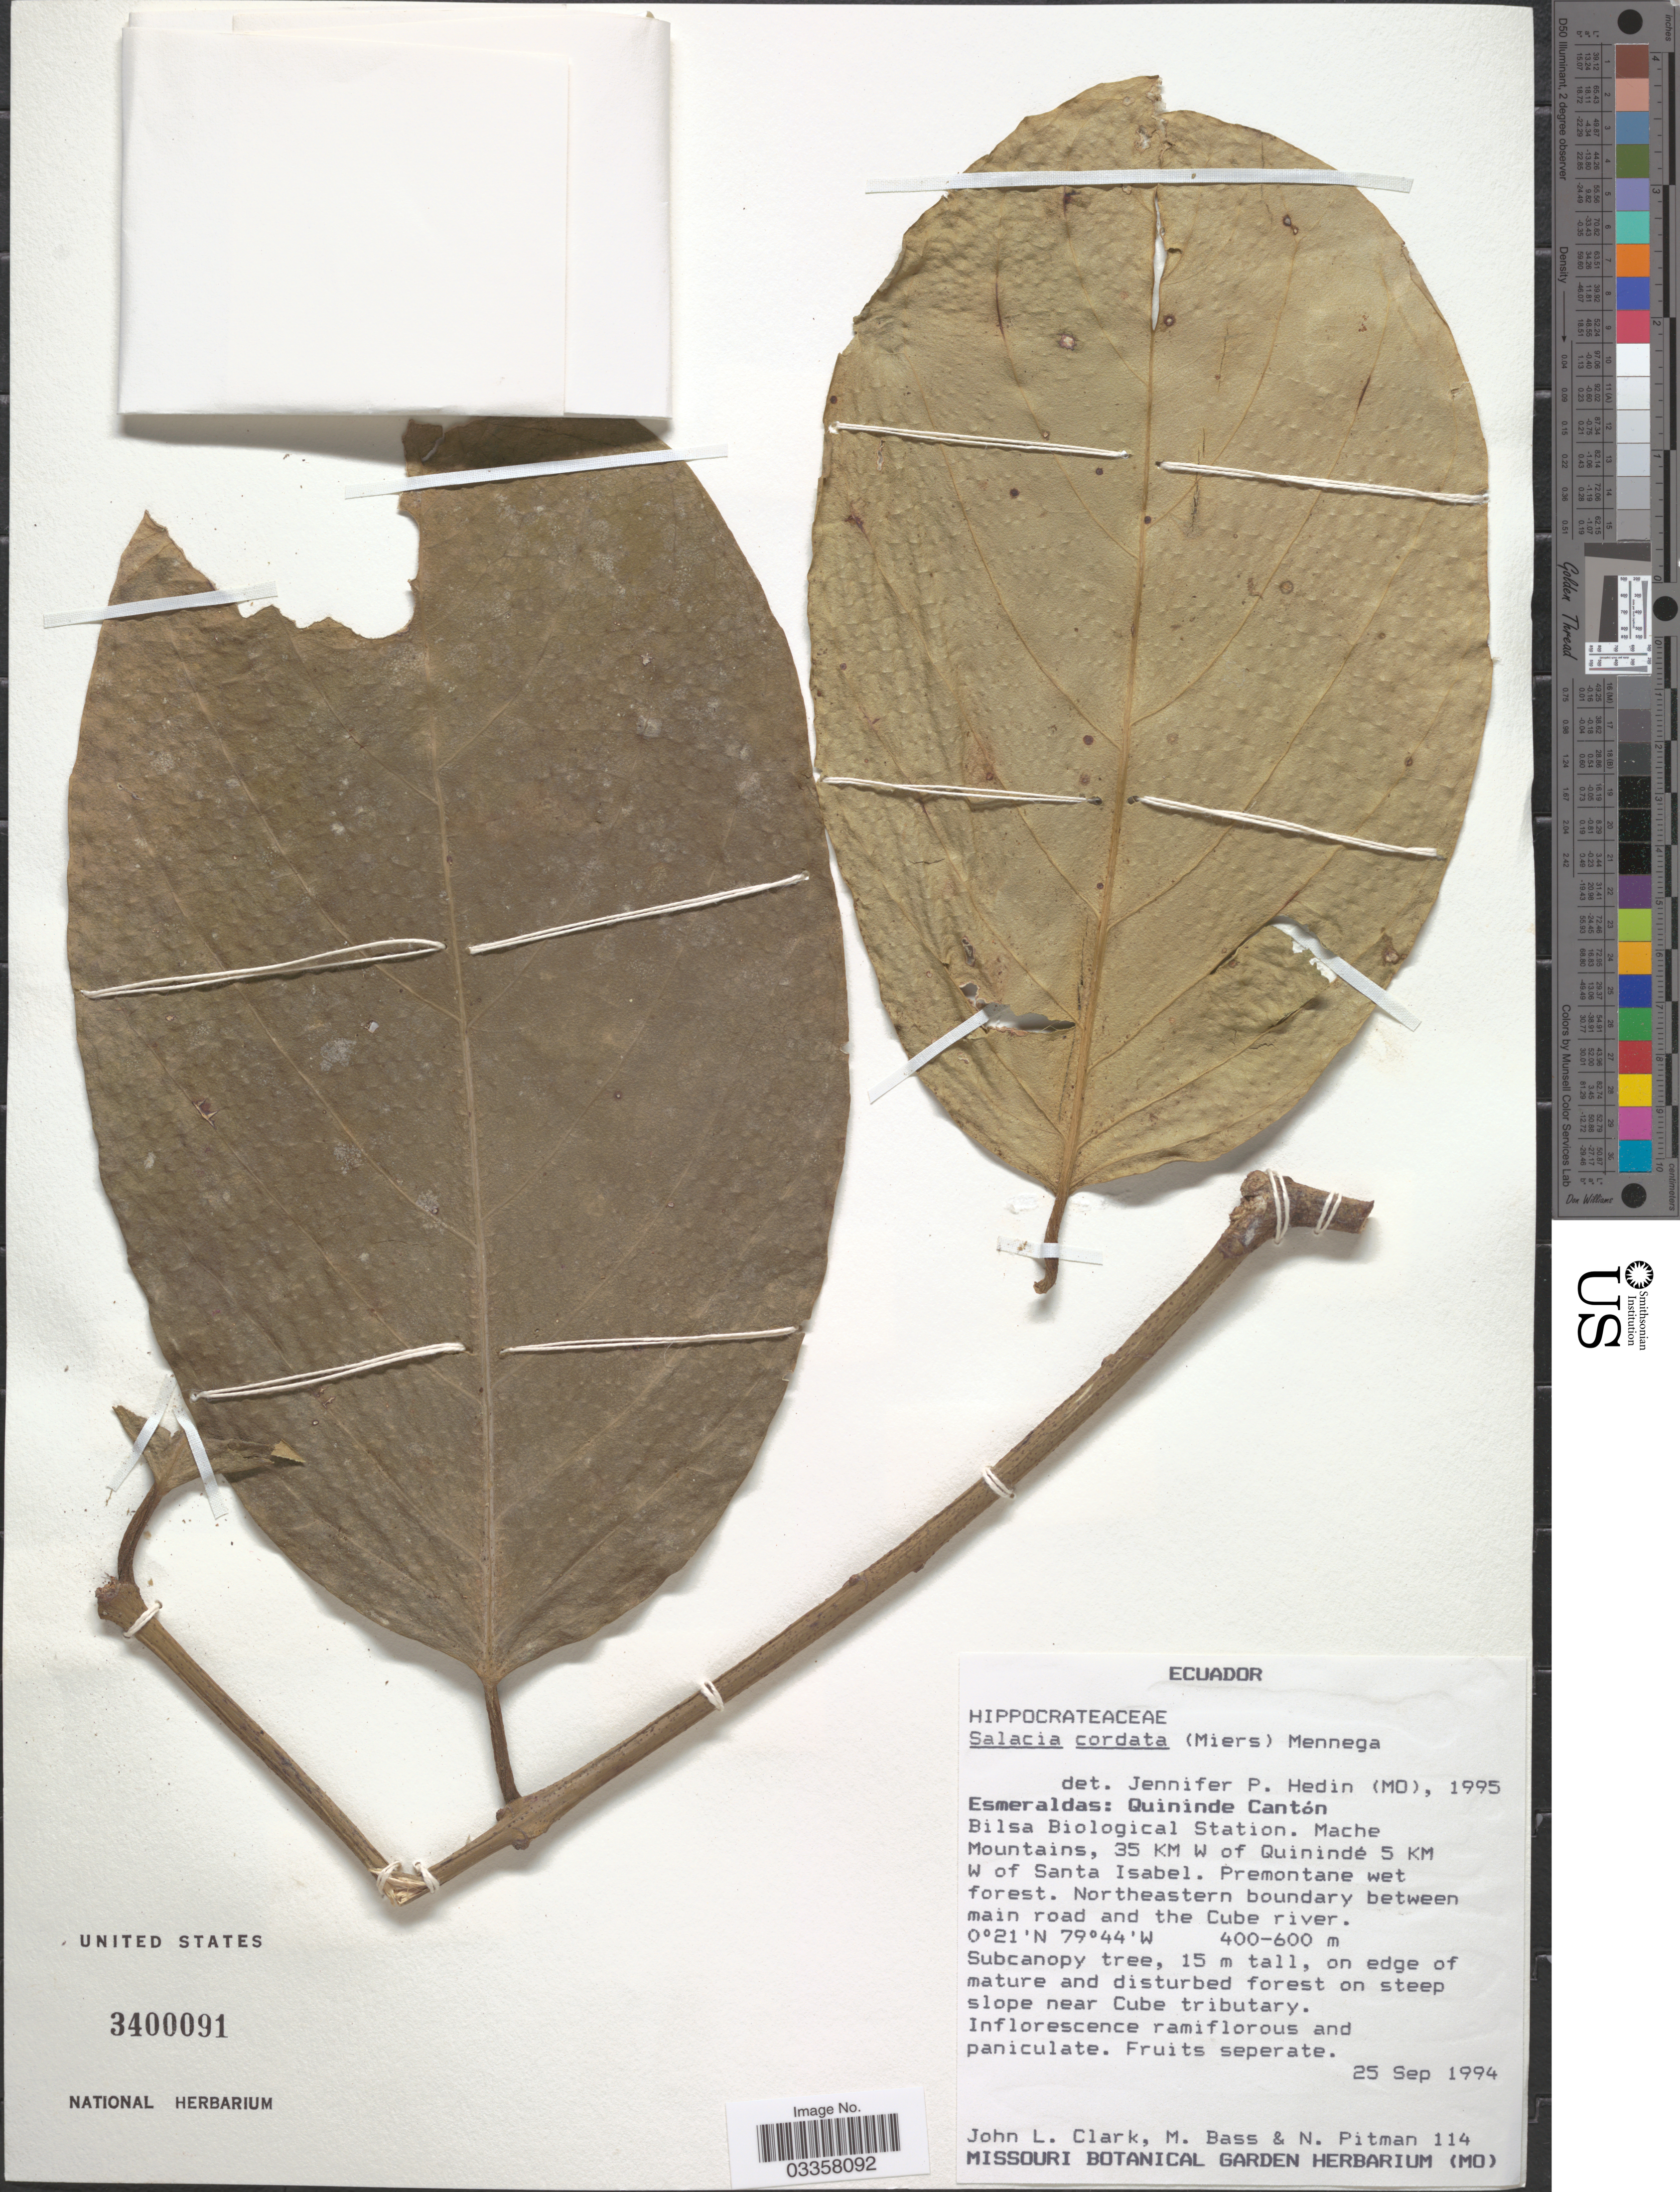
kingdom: Plantae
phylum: Tracheophyta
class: Magnoliopsida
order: Celastrales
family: Celastraceae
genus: Salacia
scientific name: Salacia cordata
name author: (Miers) Mennega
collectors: J. L. Clark, M. Bass & N. Pitman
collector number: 114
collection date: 1994-09-25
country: Ecuador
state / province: Esmeraldas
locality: Quininde Cantón, Bilsa Biological Station. Mache mountains, 35 km W of Quinindé, 5 km W of Santa Isabel, Northeastern boundary between main road and the Cube river.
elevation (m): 400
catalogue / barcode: US 3400091